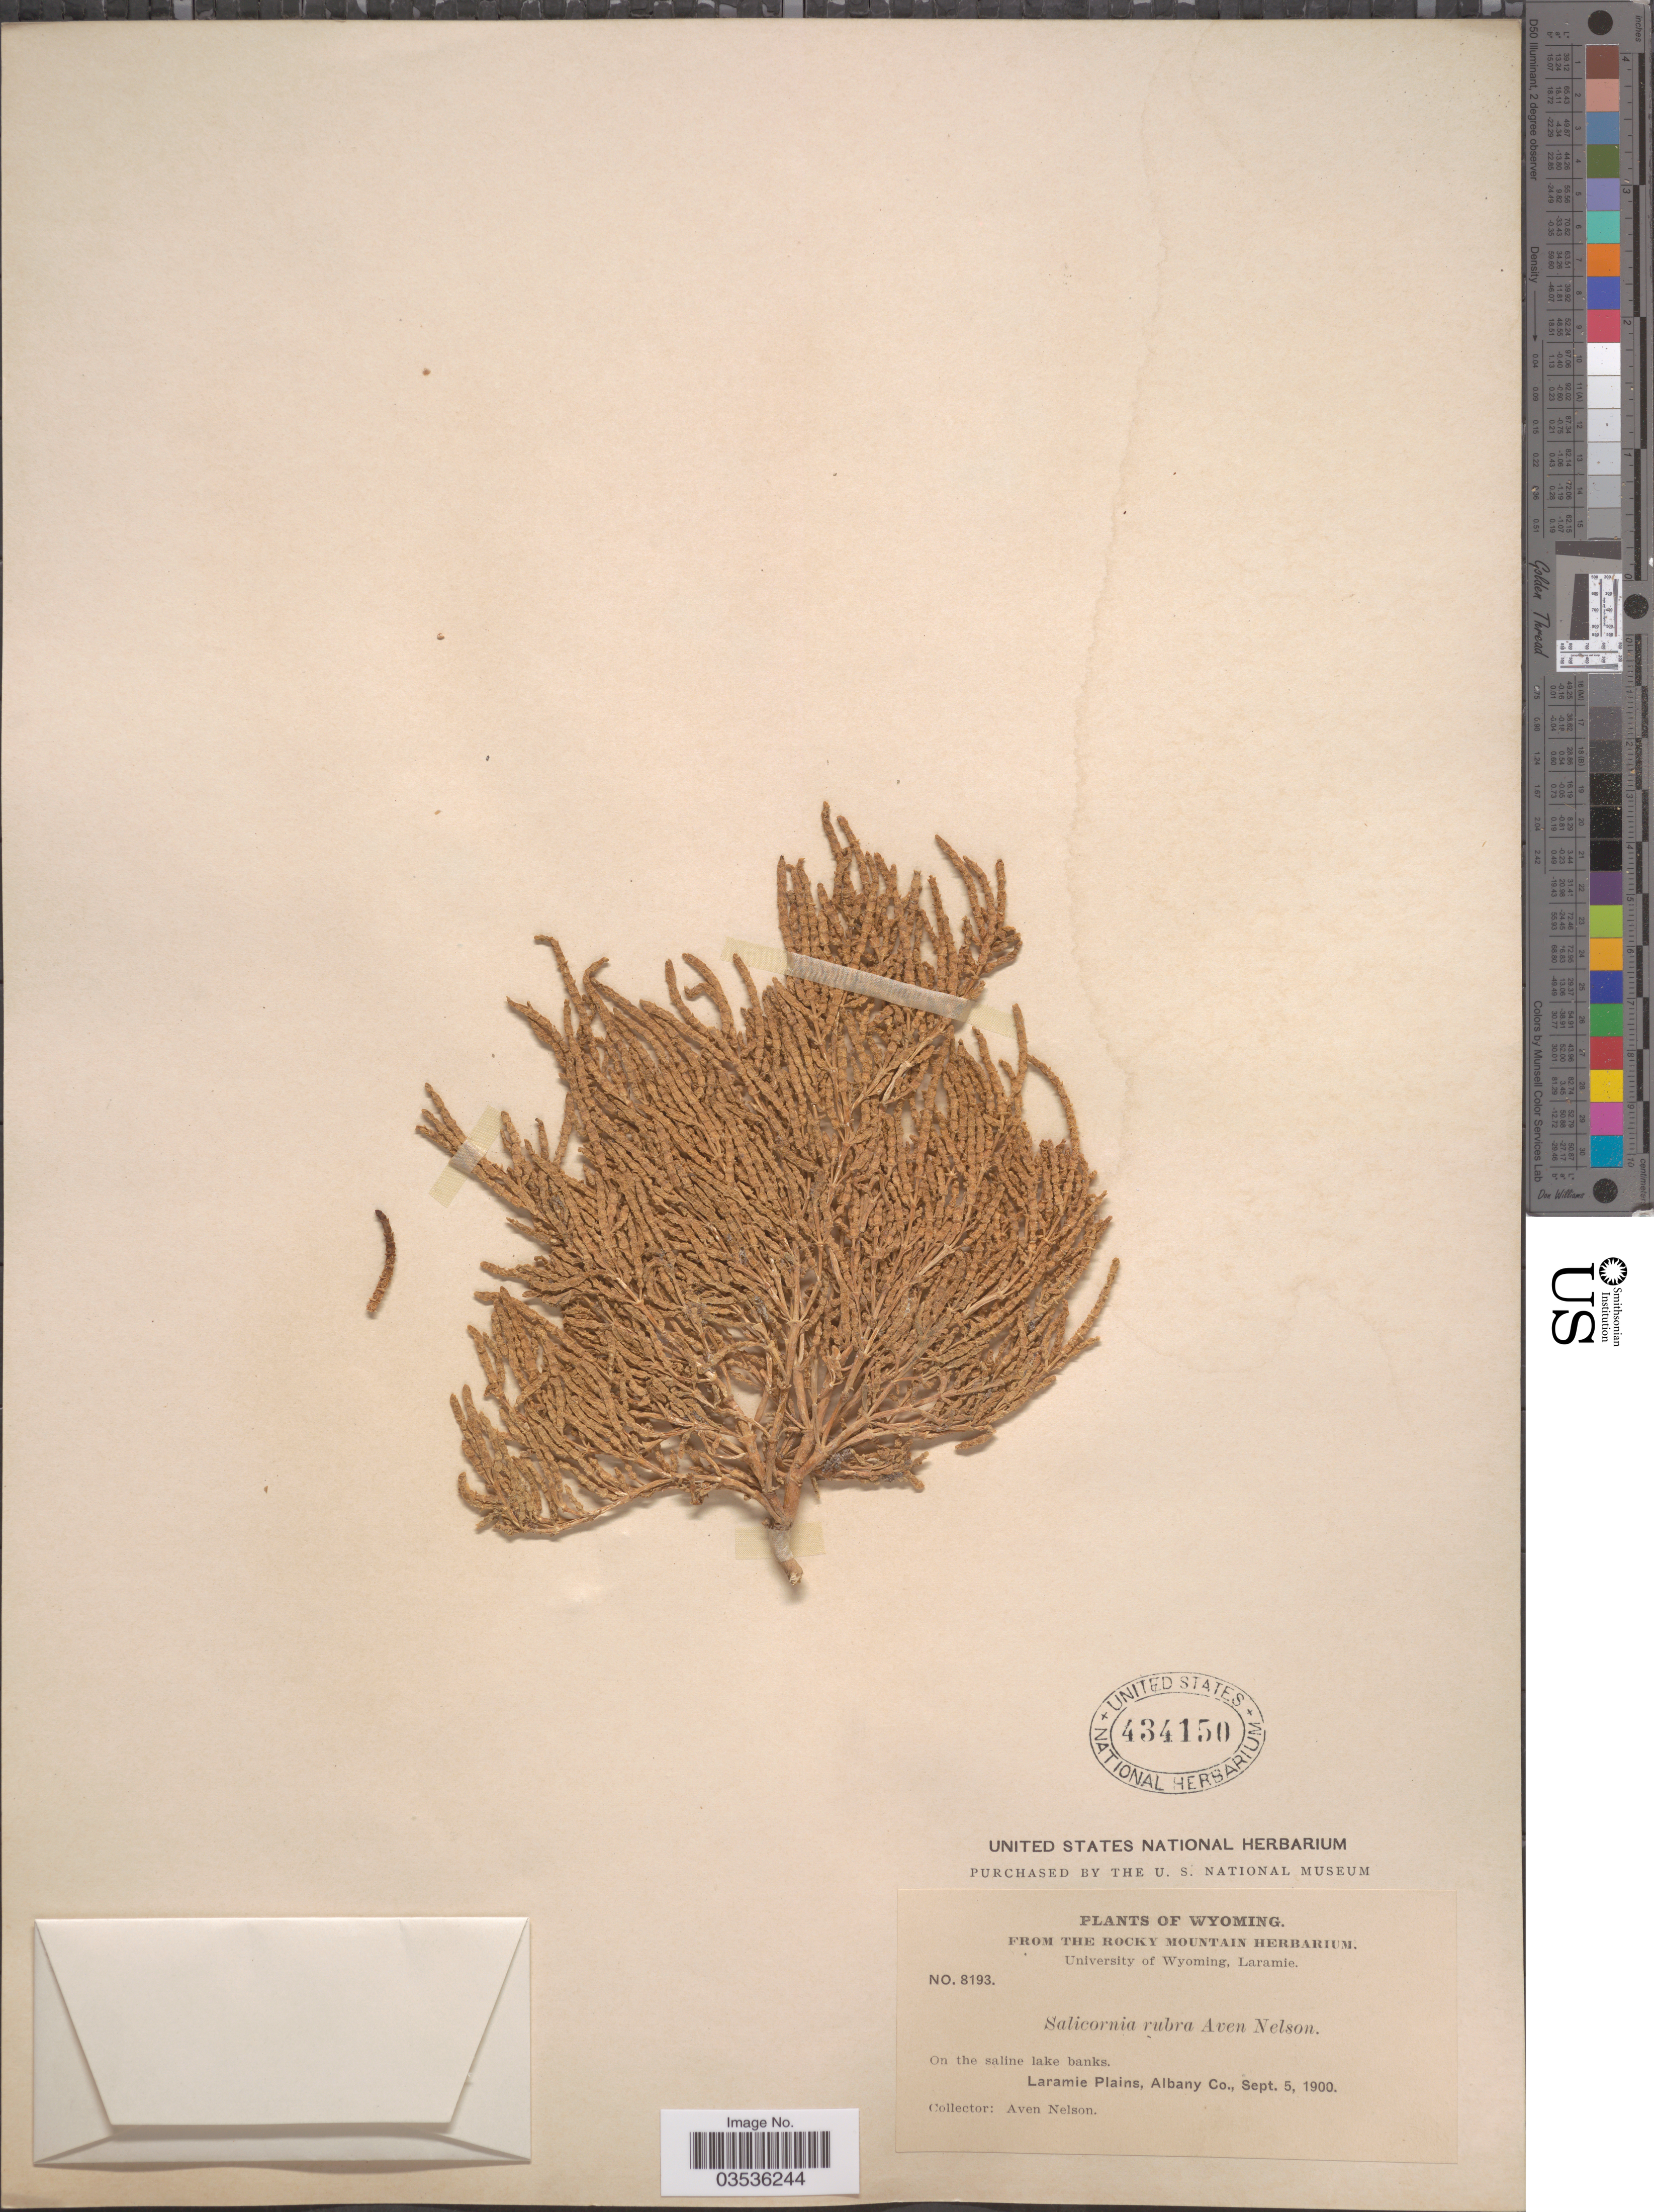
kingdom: Plantae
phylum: Tracheophyta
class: Magnoliopsida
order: Caryophyllales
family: Amaranthaceae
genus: Salicornia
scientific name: Salicornia rubra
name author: A. Nelson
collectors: A. Nelson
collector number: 8193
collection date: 1900-09-05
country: United States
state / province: Wyoming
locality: Laramie Plains, Albany Co.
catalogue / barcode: US 434150